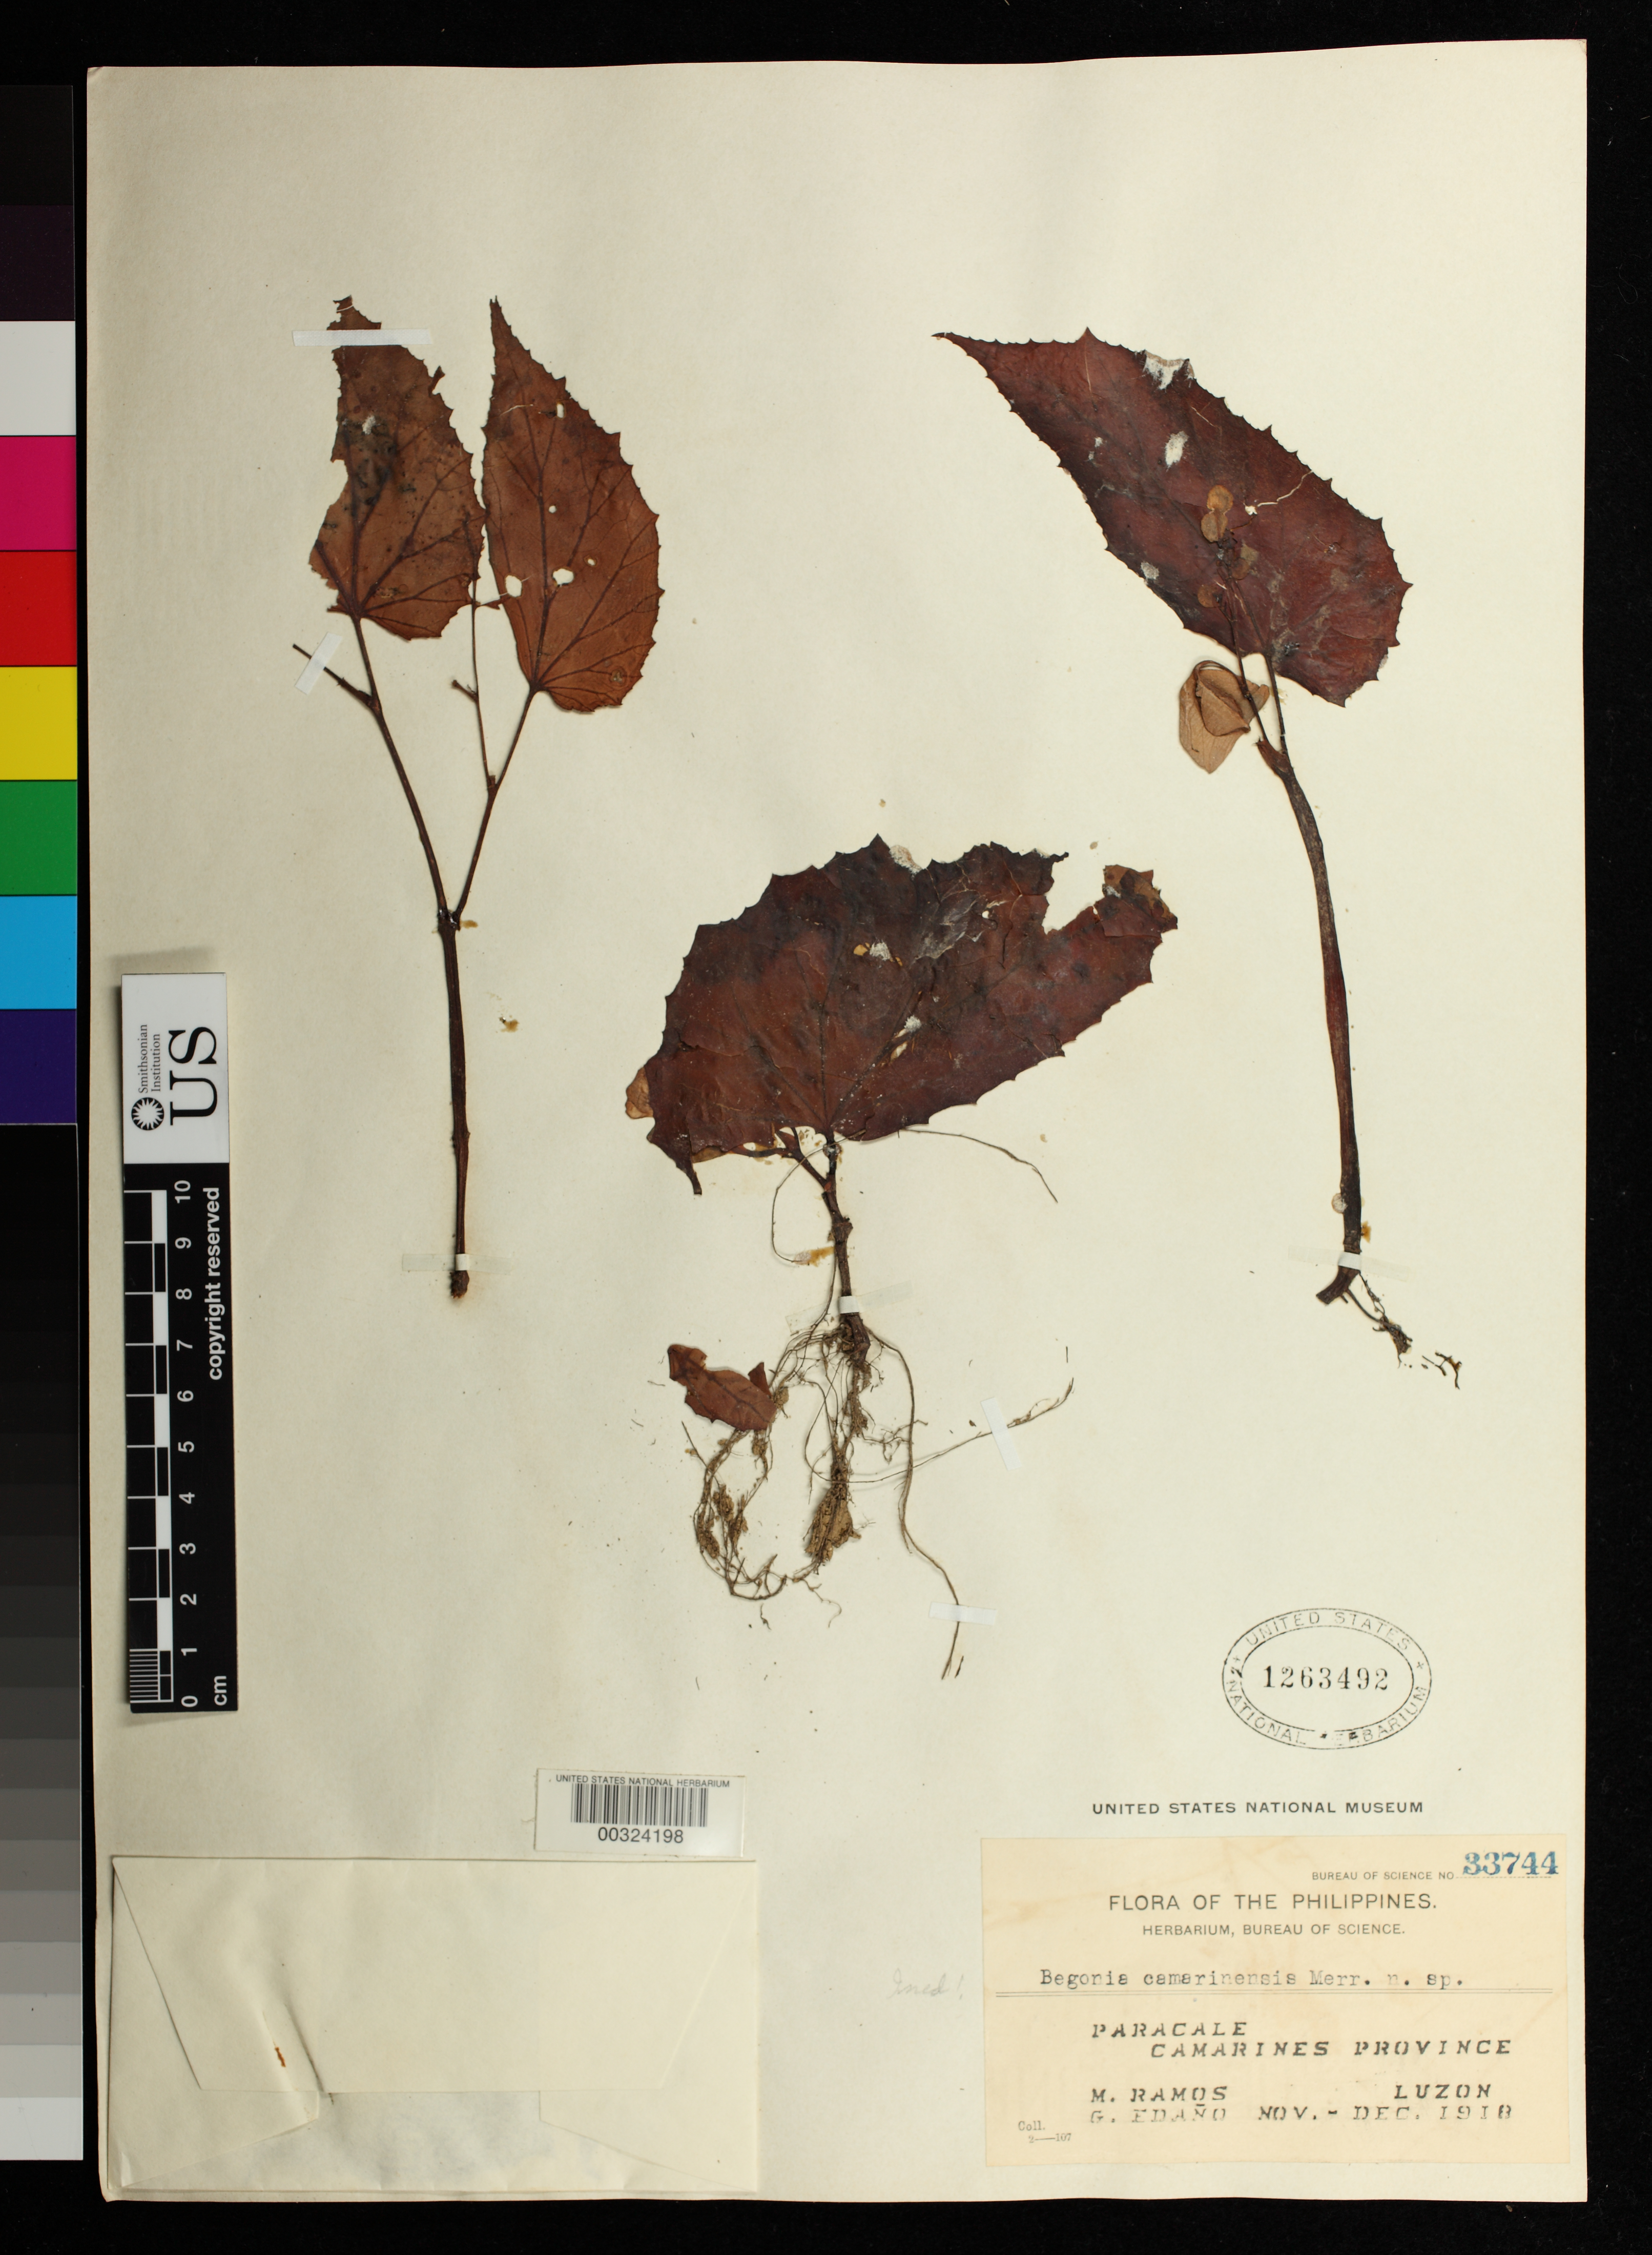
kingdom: Plantae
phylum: Tracheophyta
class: Magnoliopsida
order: Cucurbitales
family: Begoniaceae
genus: Begonia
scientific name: Begonia sp.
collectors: M. Ramos & G. E. Edaño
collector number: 33744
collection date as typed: Nov 1918 to -- Dec 1918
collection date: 1918-11/1918-12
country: Philippines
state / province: Bicol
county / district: Camarines Norte / Camarines Sur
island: Luzon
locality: Paracale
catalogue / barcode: US 1263492